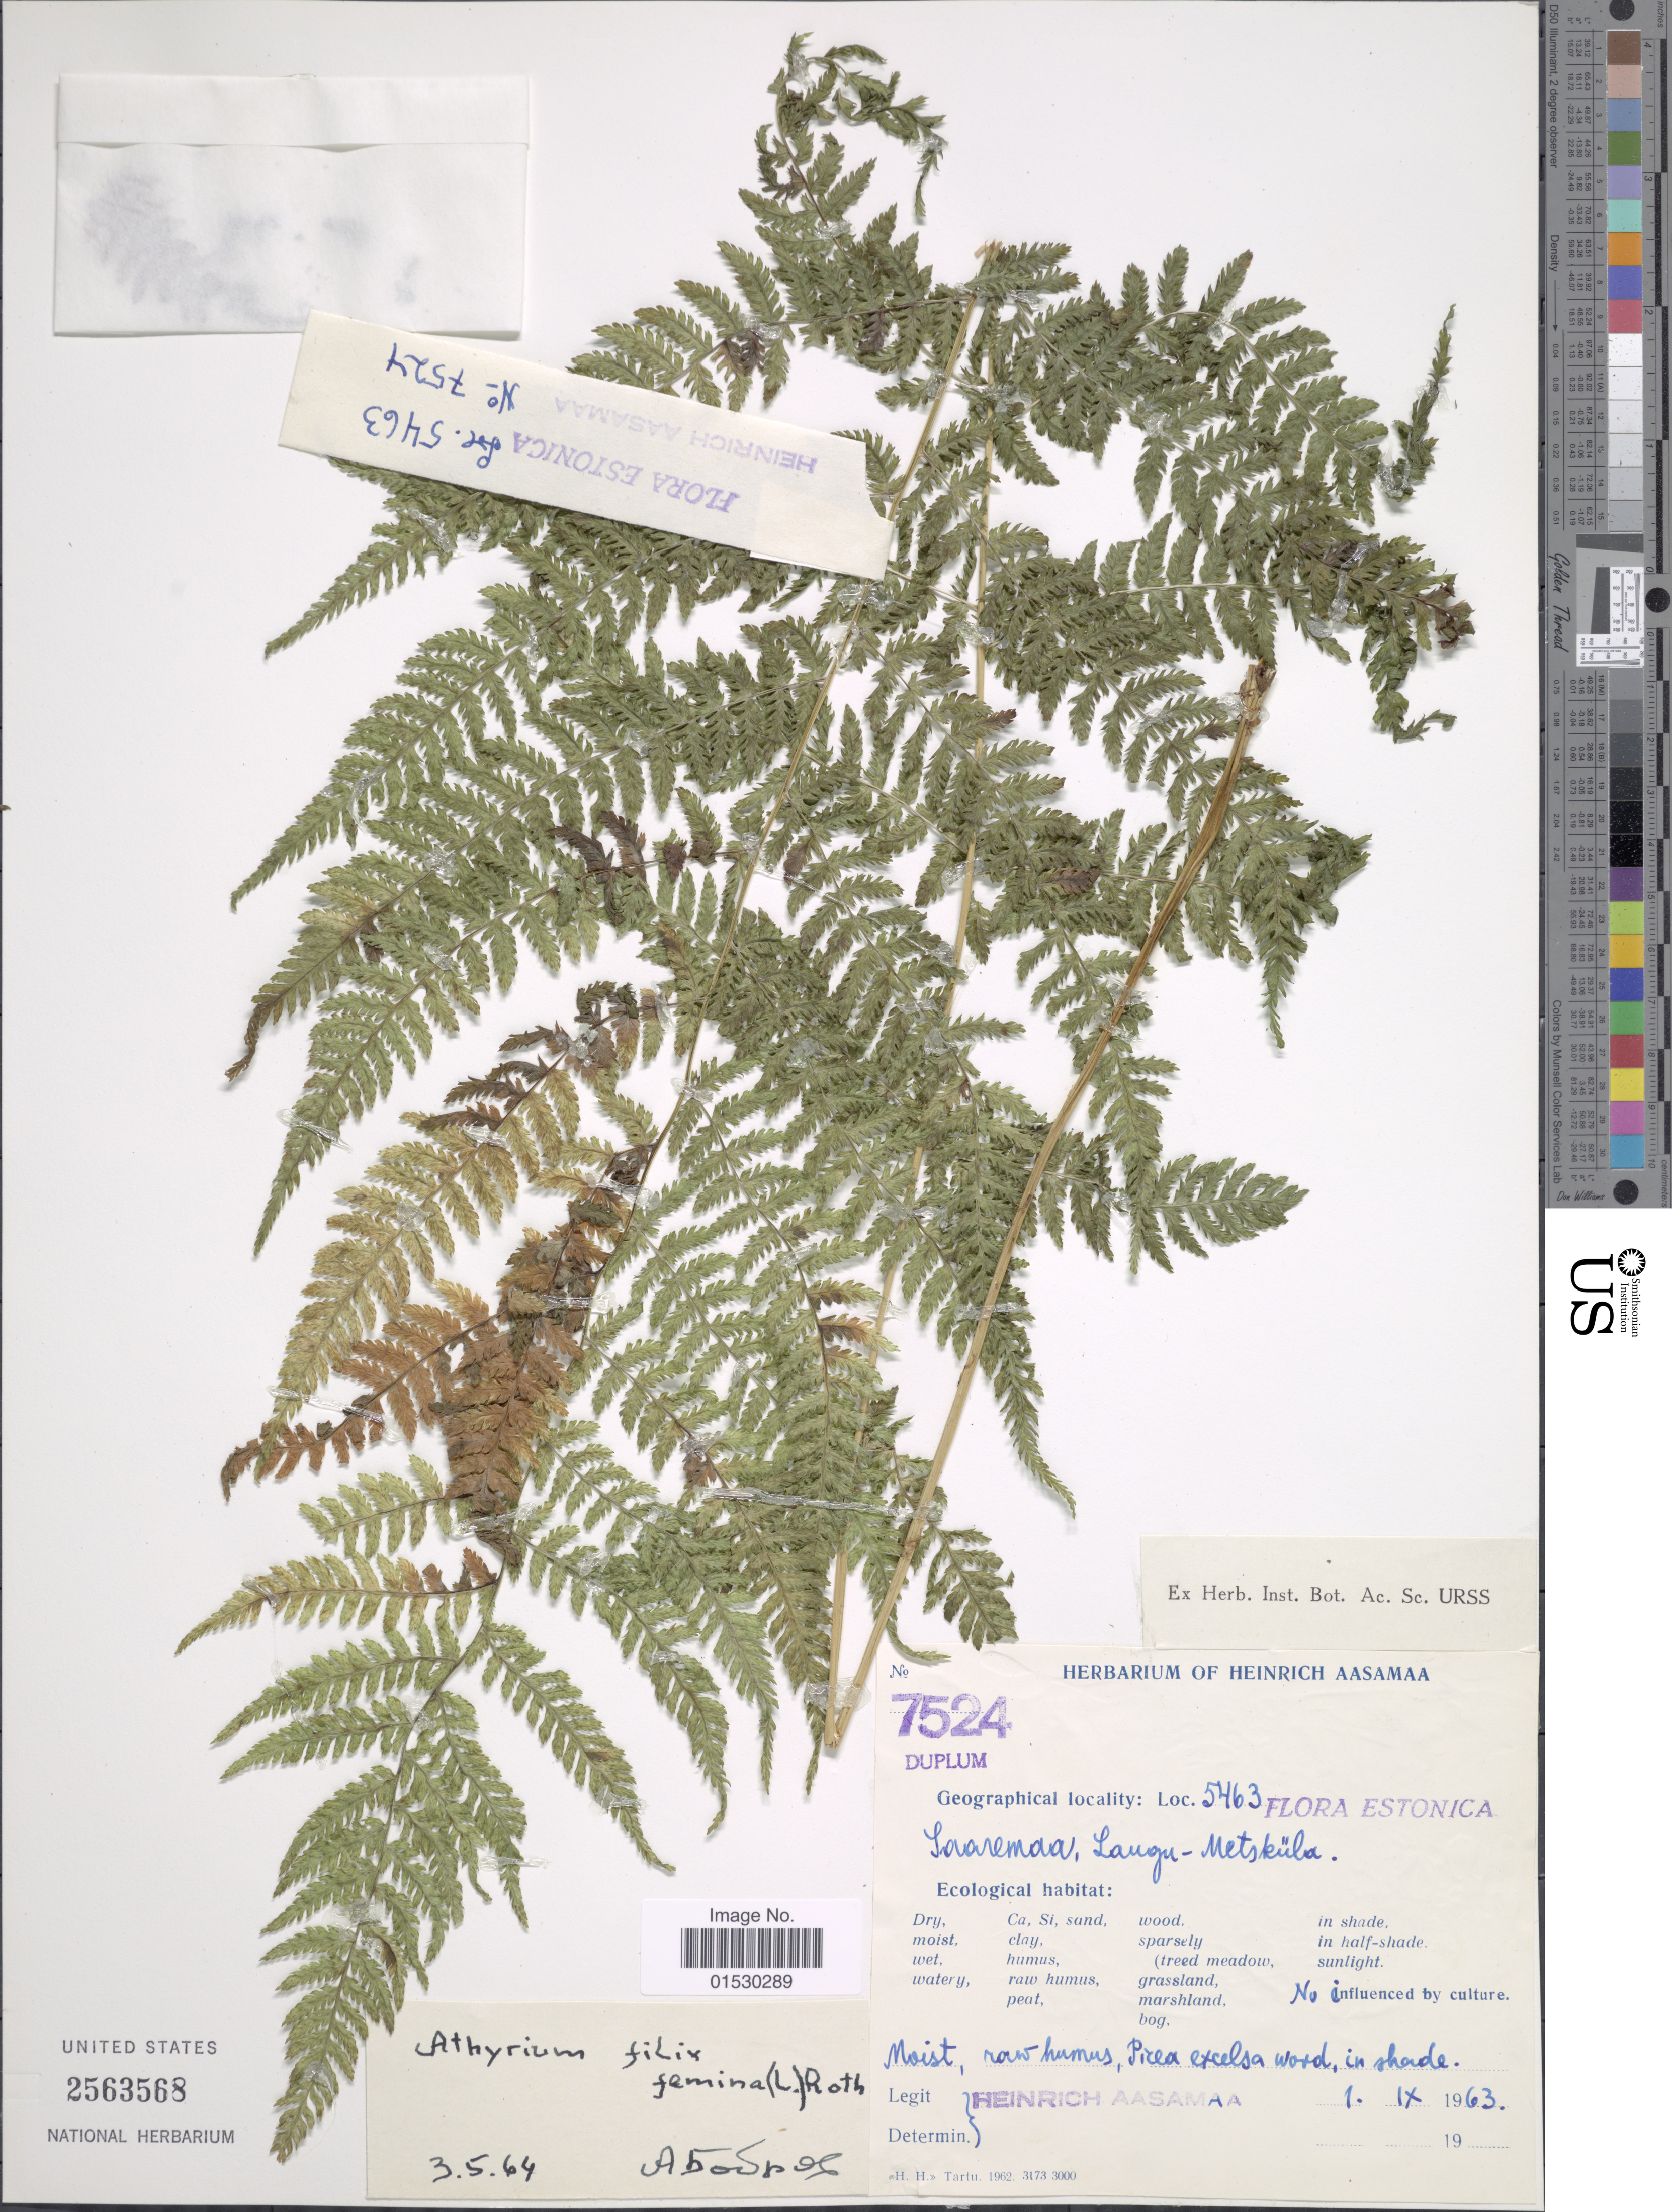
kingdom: Plantae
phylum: Tracheophyta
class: Polypodiopsida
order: Polypodiales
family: Athyriaceae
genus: Athyrium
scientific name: Athyrium filix-femina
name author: (L.) Roth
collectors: H. Aasamaa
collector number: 5463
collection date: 1963-09-01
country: Estonia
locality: Estonica, Lovaremaa, Laugu - Metskula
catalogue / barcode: US 2563568